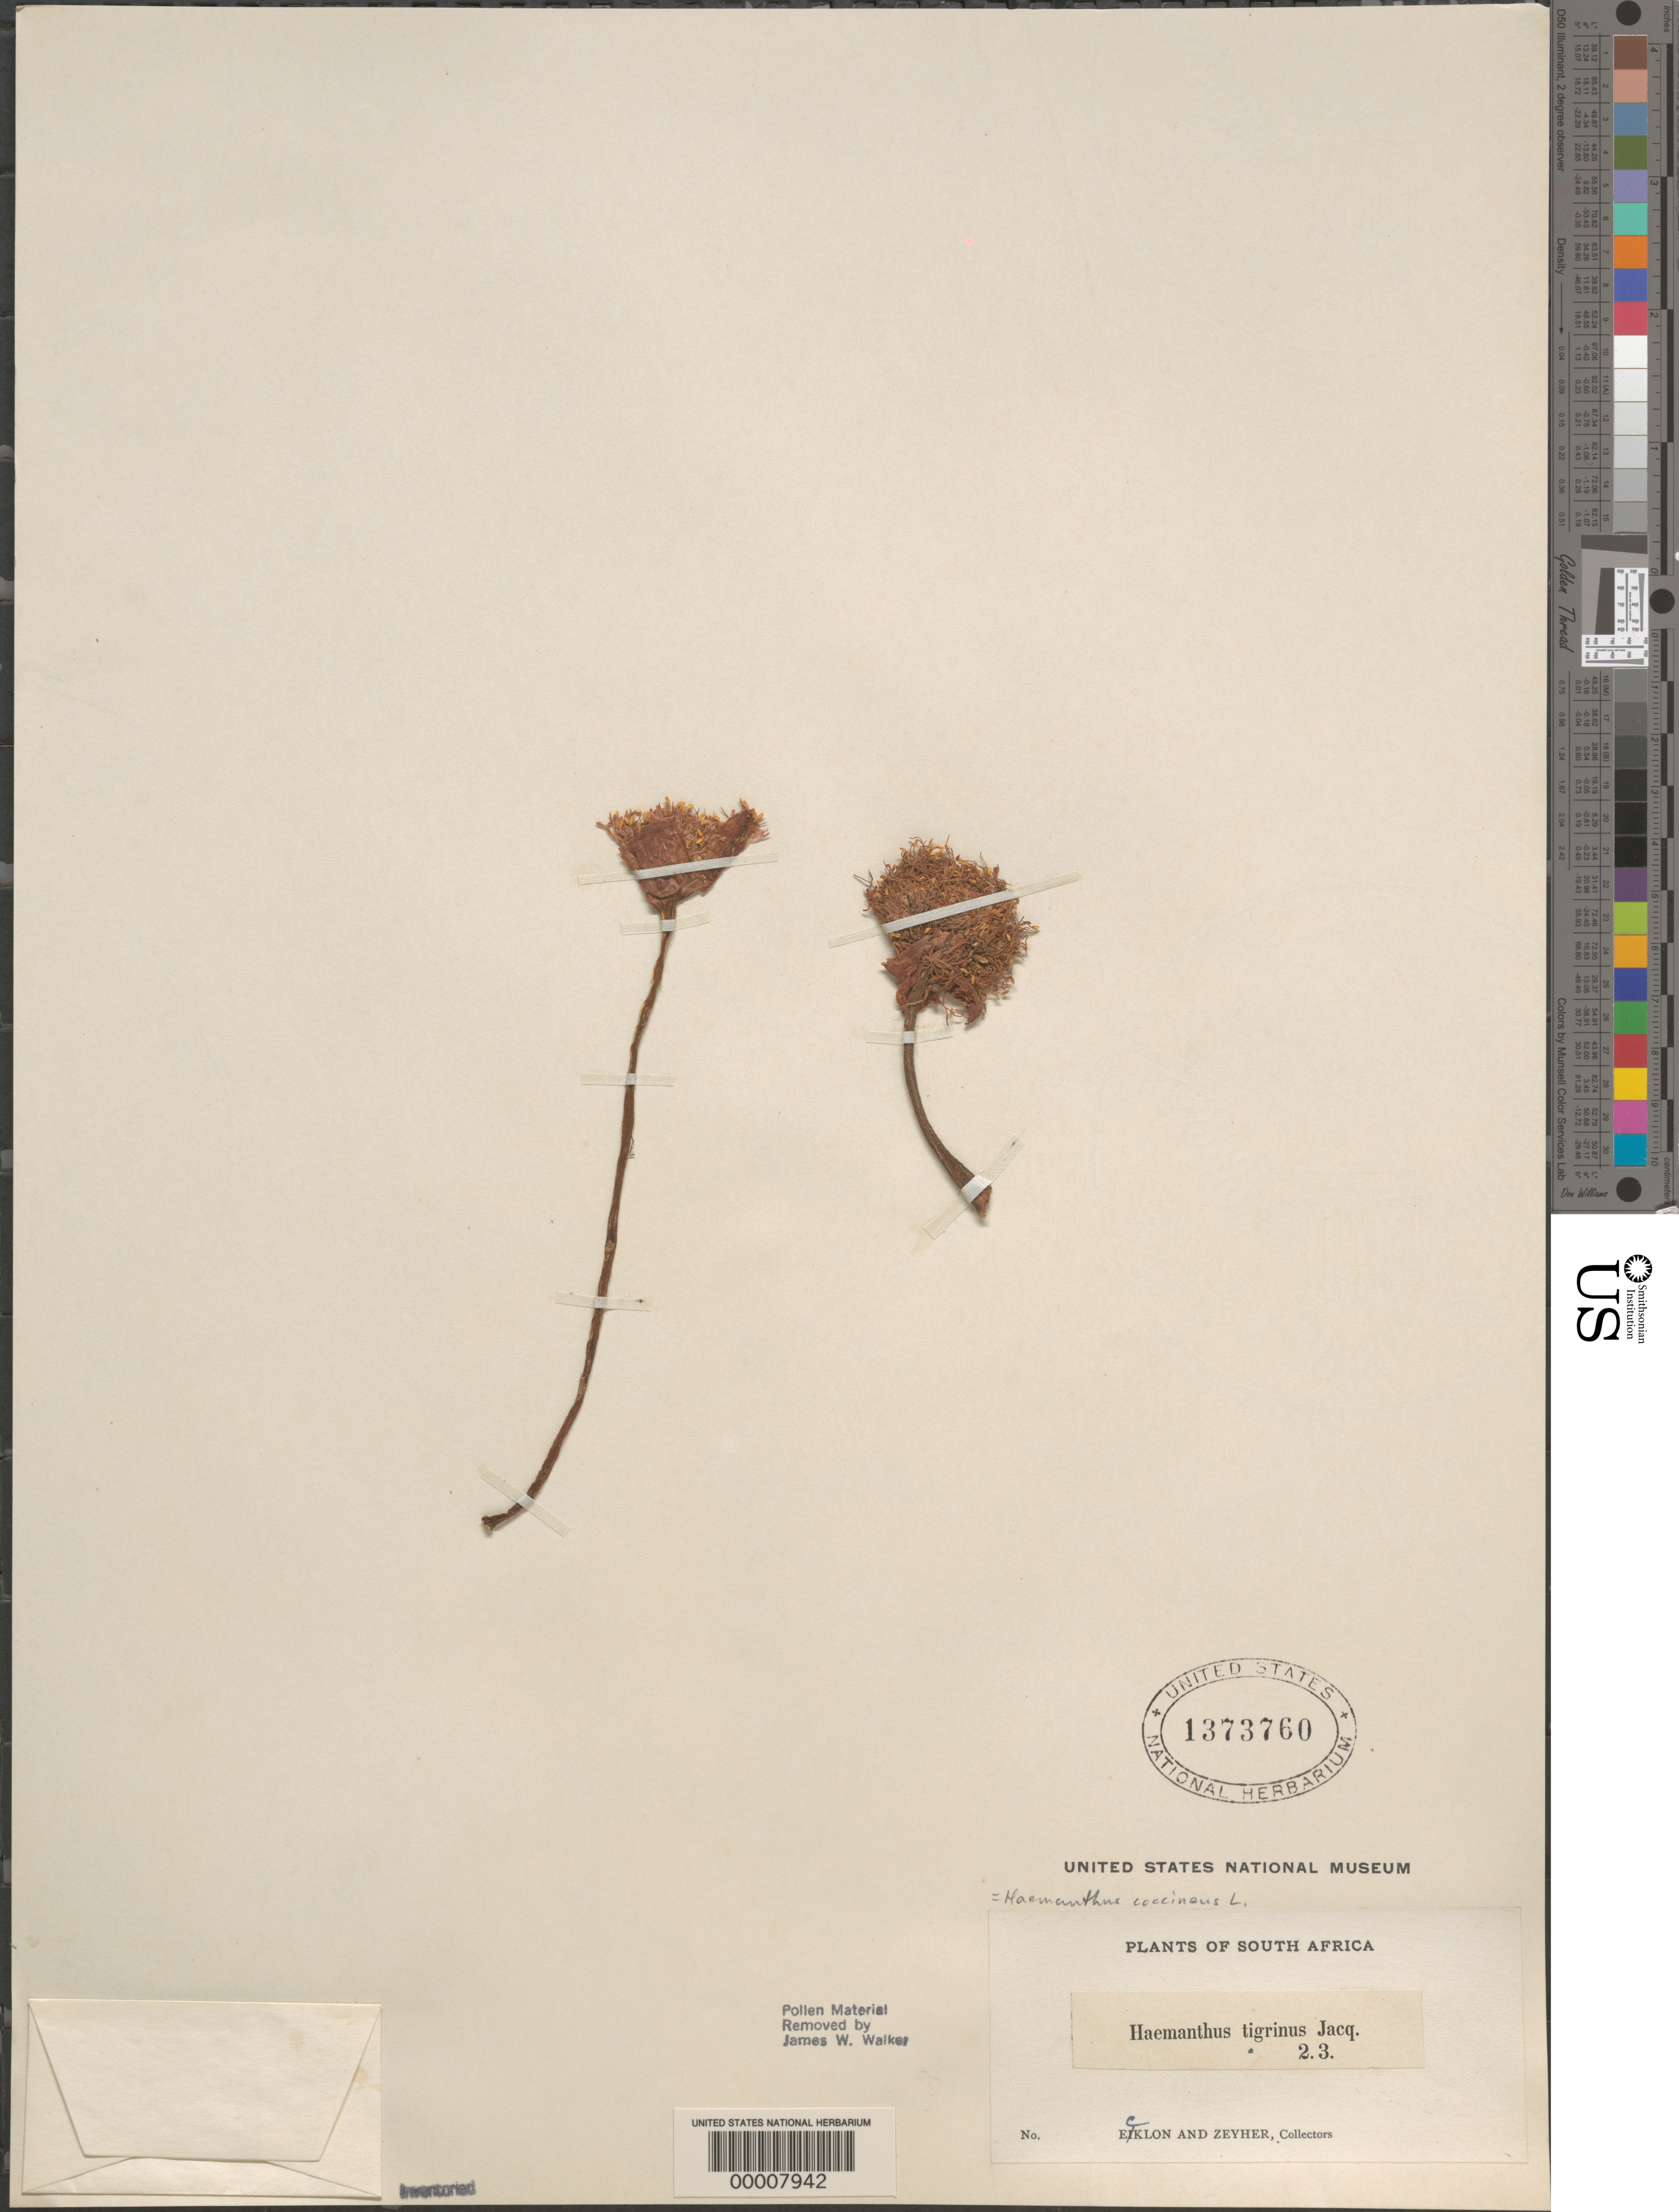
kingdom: Plantae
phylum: Tracheophyta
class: Liliopsida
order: Asparagales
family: Amaryllidaceae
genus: Haemanthus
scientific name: Haemanthus coccineus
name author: L.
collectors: C. F. Ecklon & C. Zeyher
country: South Africa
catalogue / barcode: US 1373670